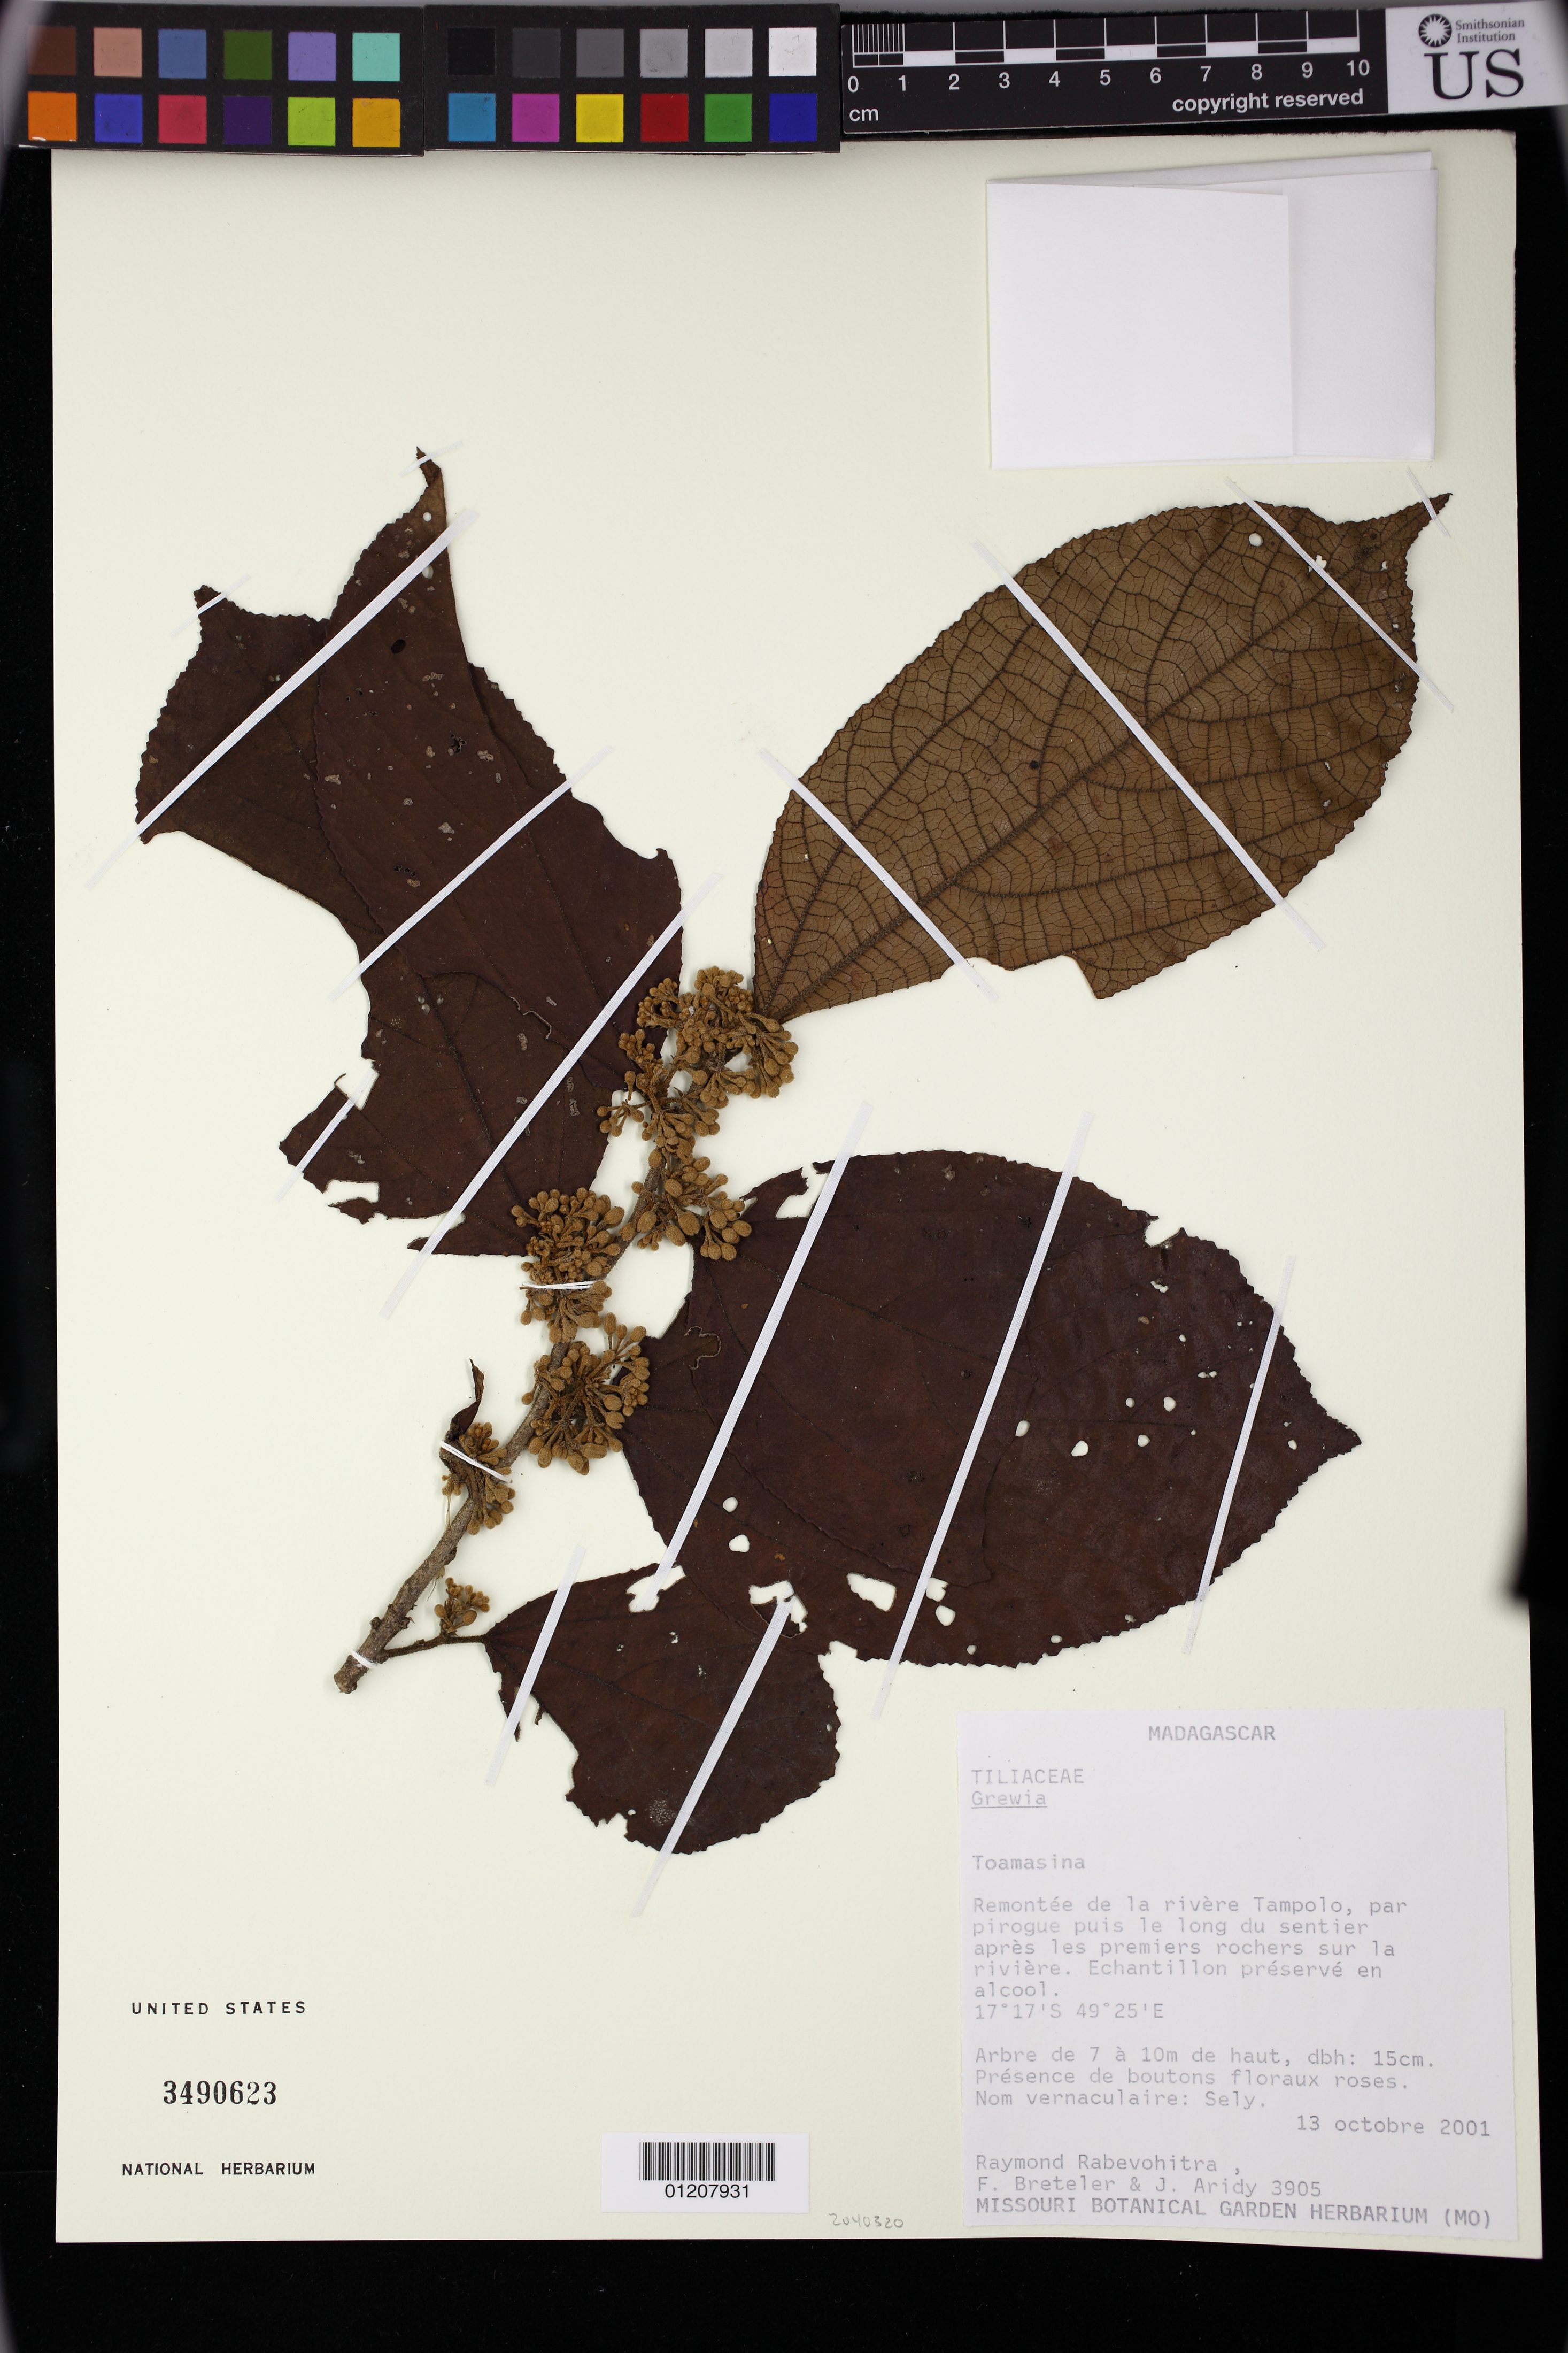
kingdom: Plantae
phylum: Tracheophyta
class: Magnoliopsida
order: Malvales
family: Malvaceae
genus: Grewia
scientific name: Grewia aprina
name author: Capuron & Mabb. ex Phillipson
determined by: Jourdain-Fievet, L.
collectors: R. Rabevohitra, F. J. Breteler & J. Aridy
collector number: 3905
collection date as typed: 13 Oct 2001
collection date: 2001-10-13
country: Madagascar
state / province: Analanjirofo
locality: Toamasina. Remontée de la rivère Tampolo, par pirogue puis le long de sentier après les premiers rochers sur la rivière.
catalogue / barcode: US 3490623